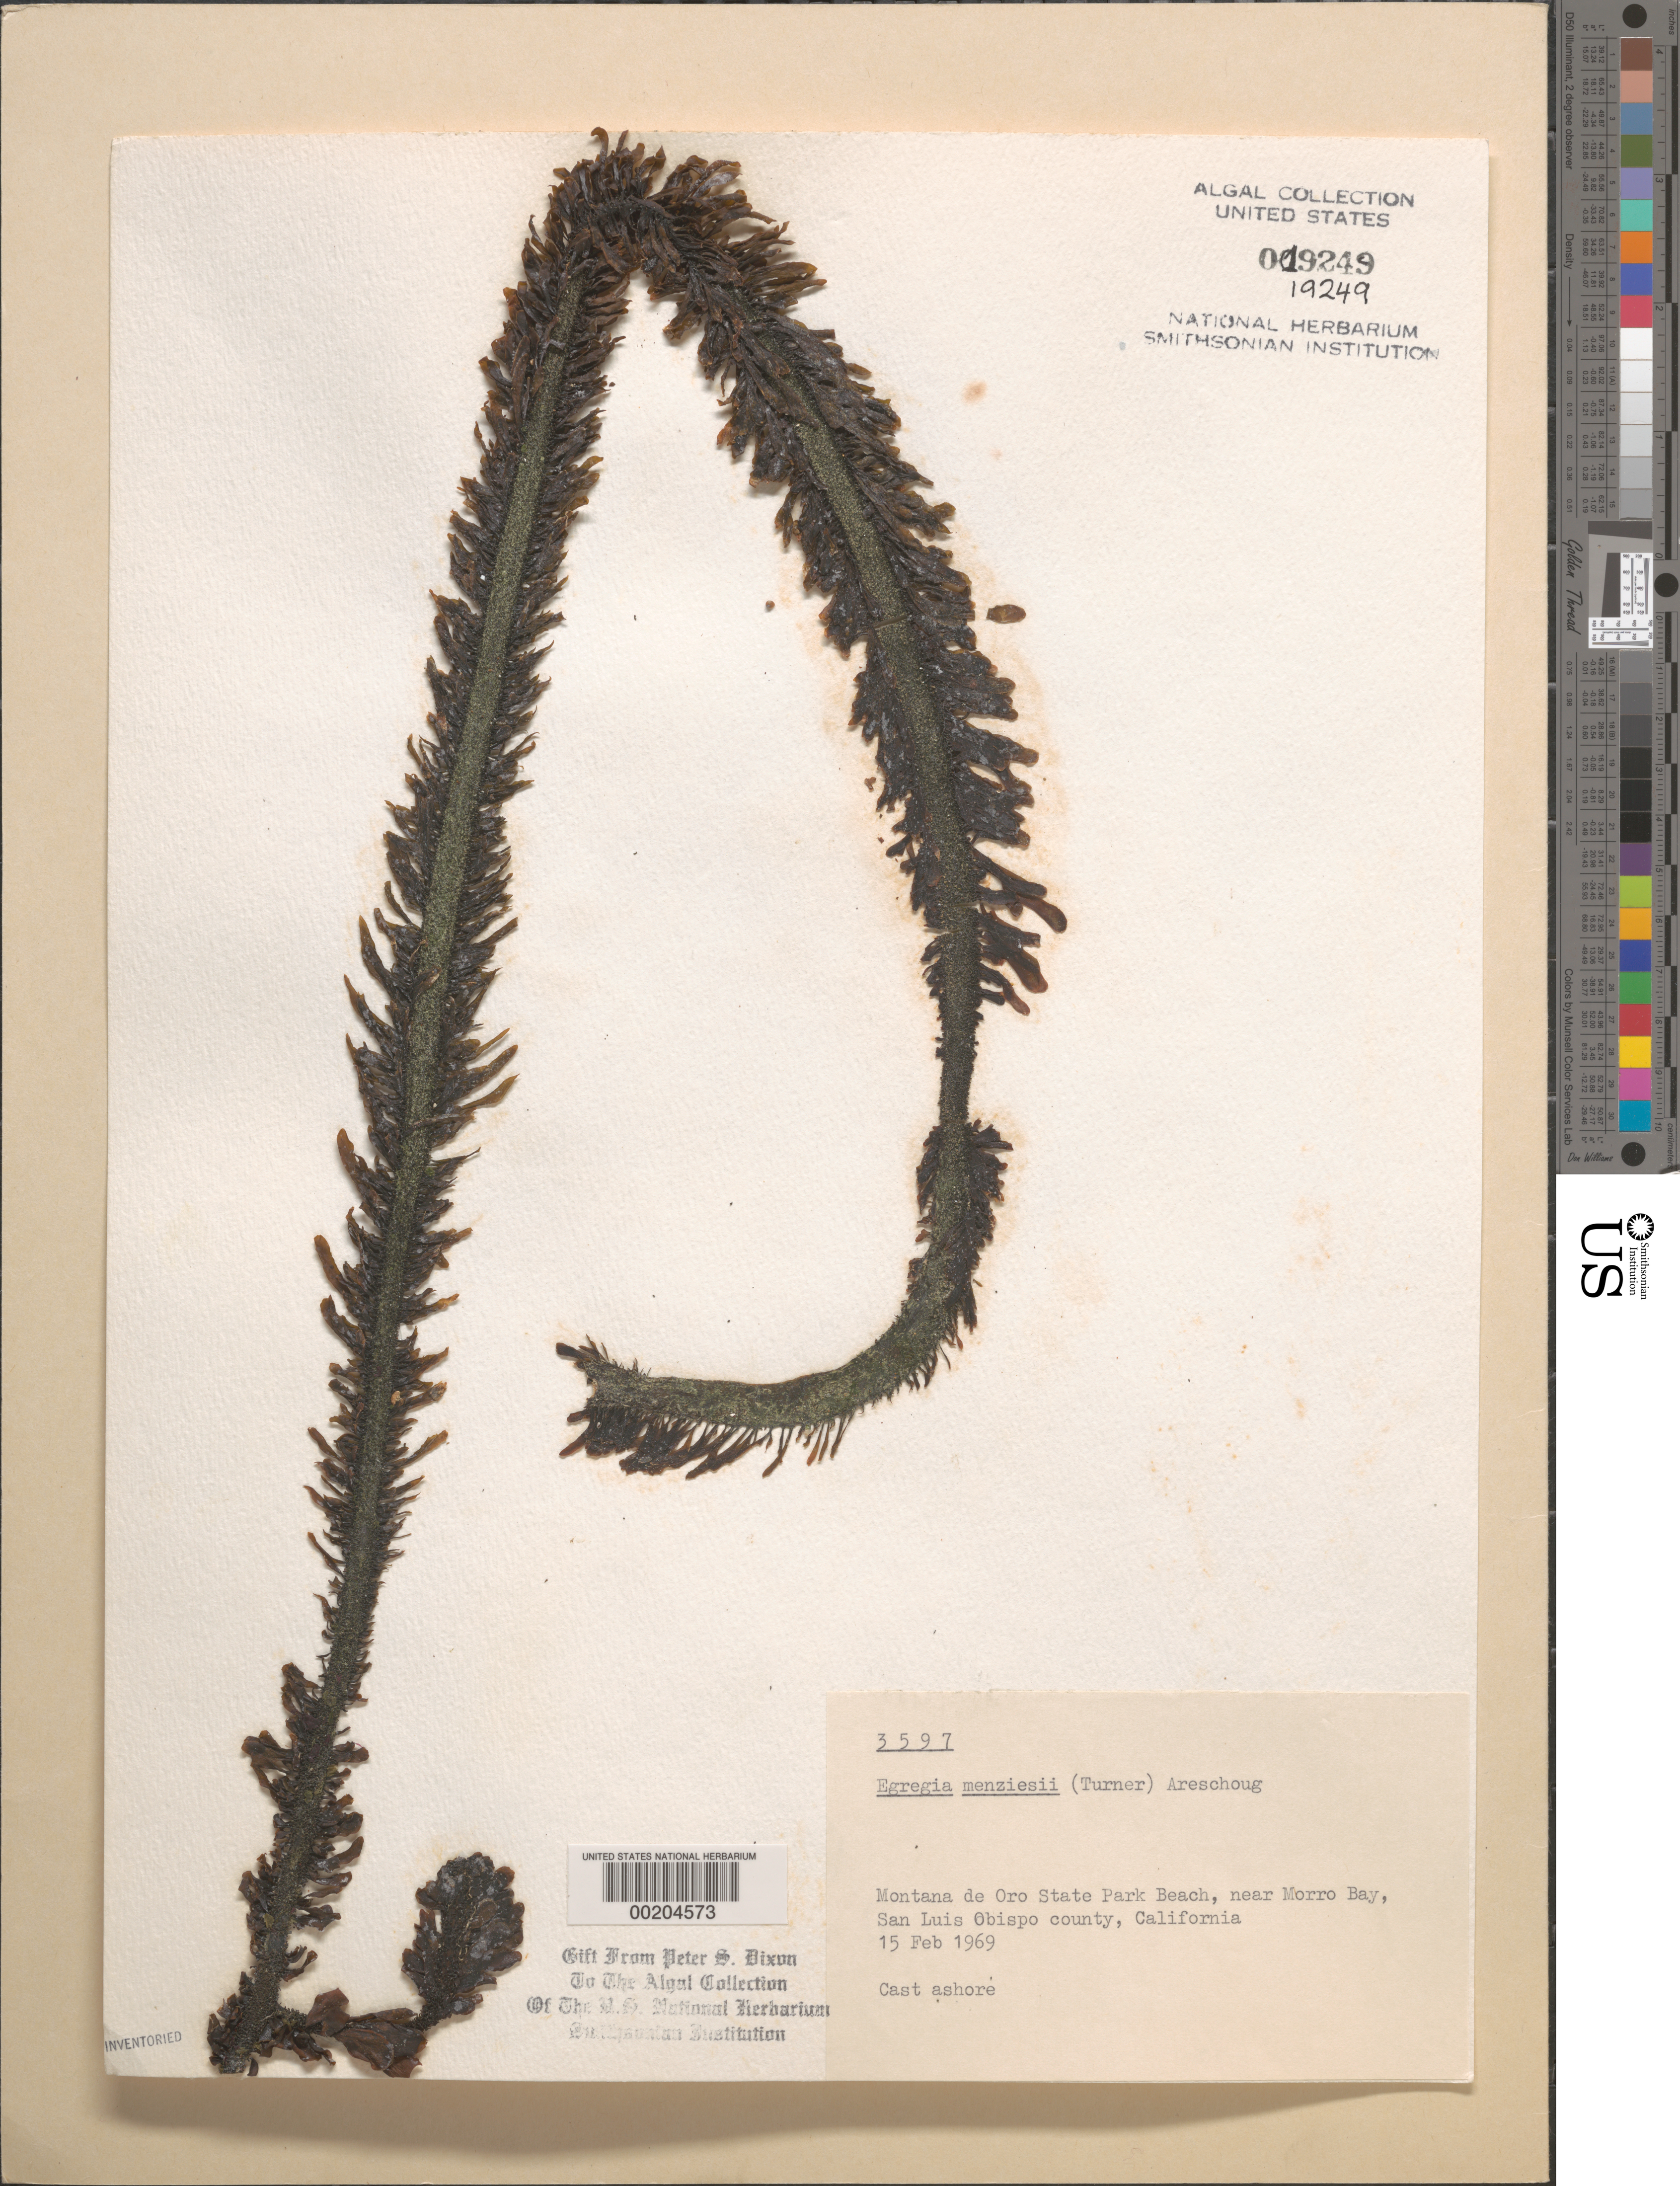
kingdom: Chromista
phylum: Ochrophyta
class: Phaeophyceae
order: Laminariales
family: Lessoniaceae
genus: Egregia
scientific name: Egregia menziesii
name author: (Turner) Aresch.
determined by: Dixon, P. S.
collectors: P. S. Dixon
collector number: PSD 3597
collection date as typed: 15 Feb 1969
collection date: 1969-02-15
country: United States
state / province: California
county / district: San Luis Obispo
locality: Montana de Oro State Park Beach, near Morro Bay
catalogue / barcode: US 19249